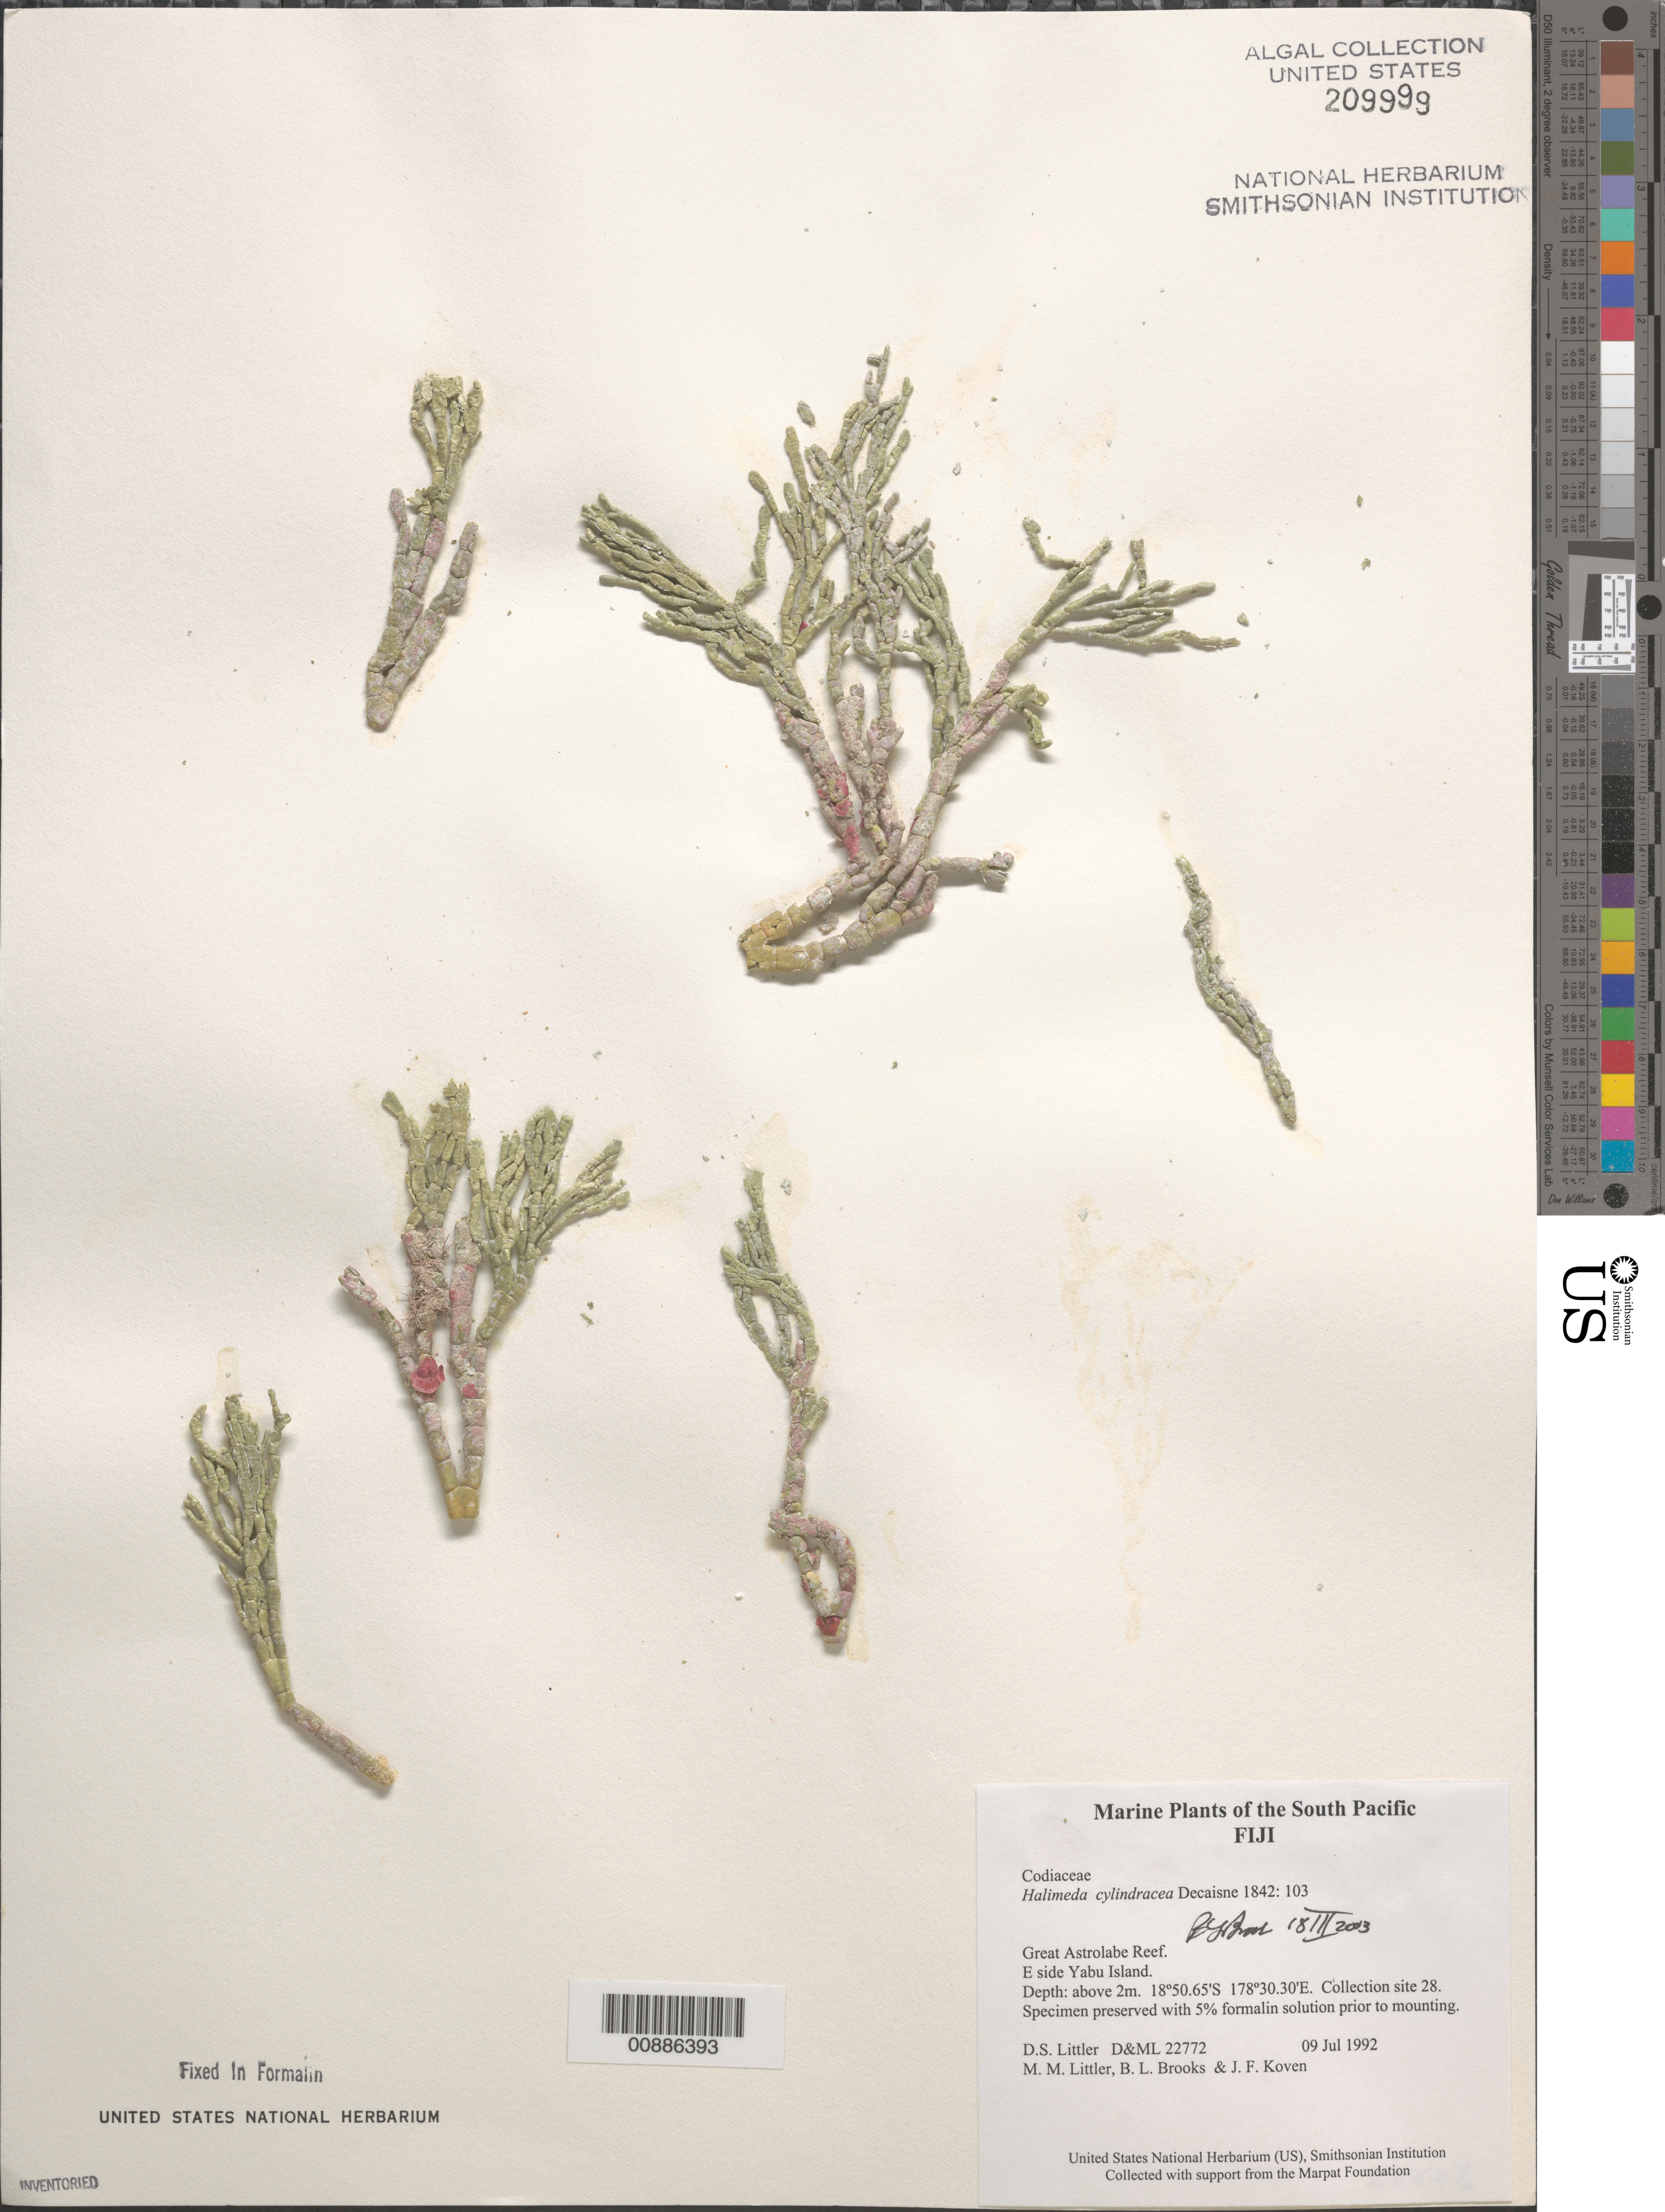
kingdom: Plantae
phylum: Chlorophyta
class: Ulvophyceae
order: Bryopsidales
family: Halimedaceae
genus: Halimeda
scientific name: Halimeda cylindracea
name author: Decne.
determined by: Brooks, B. L., (BOT), Smithsonian Institution - National Museum of Natural History (UNITED STATES)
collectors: D. S. Littler, M. M. Littler, B. Brooks & J. Koven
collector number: D&ML 22772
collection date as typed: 09 Jul 1992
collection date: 1992-07-09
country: Fiji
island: Yabu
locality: Great Astrolabe Reef, east side of island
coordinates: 18 50.65'S, 178 30.30'E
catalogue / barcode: US 209999